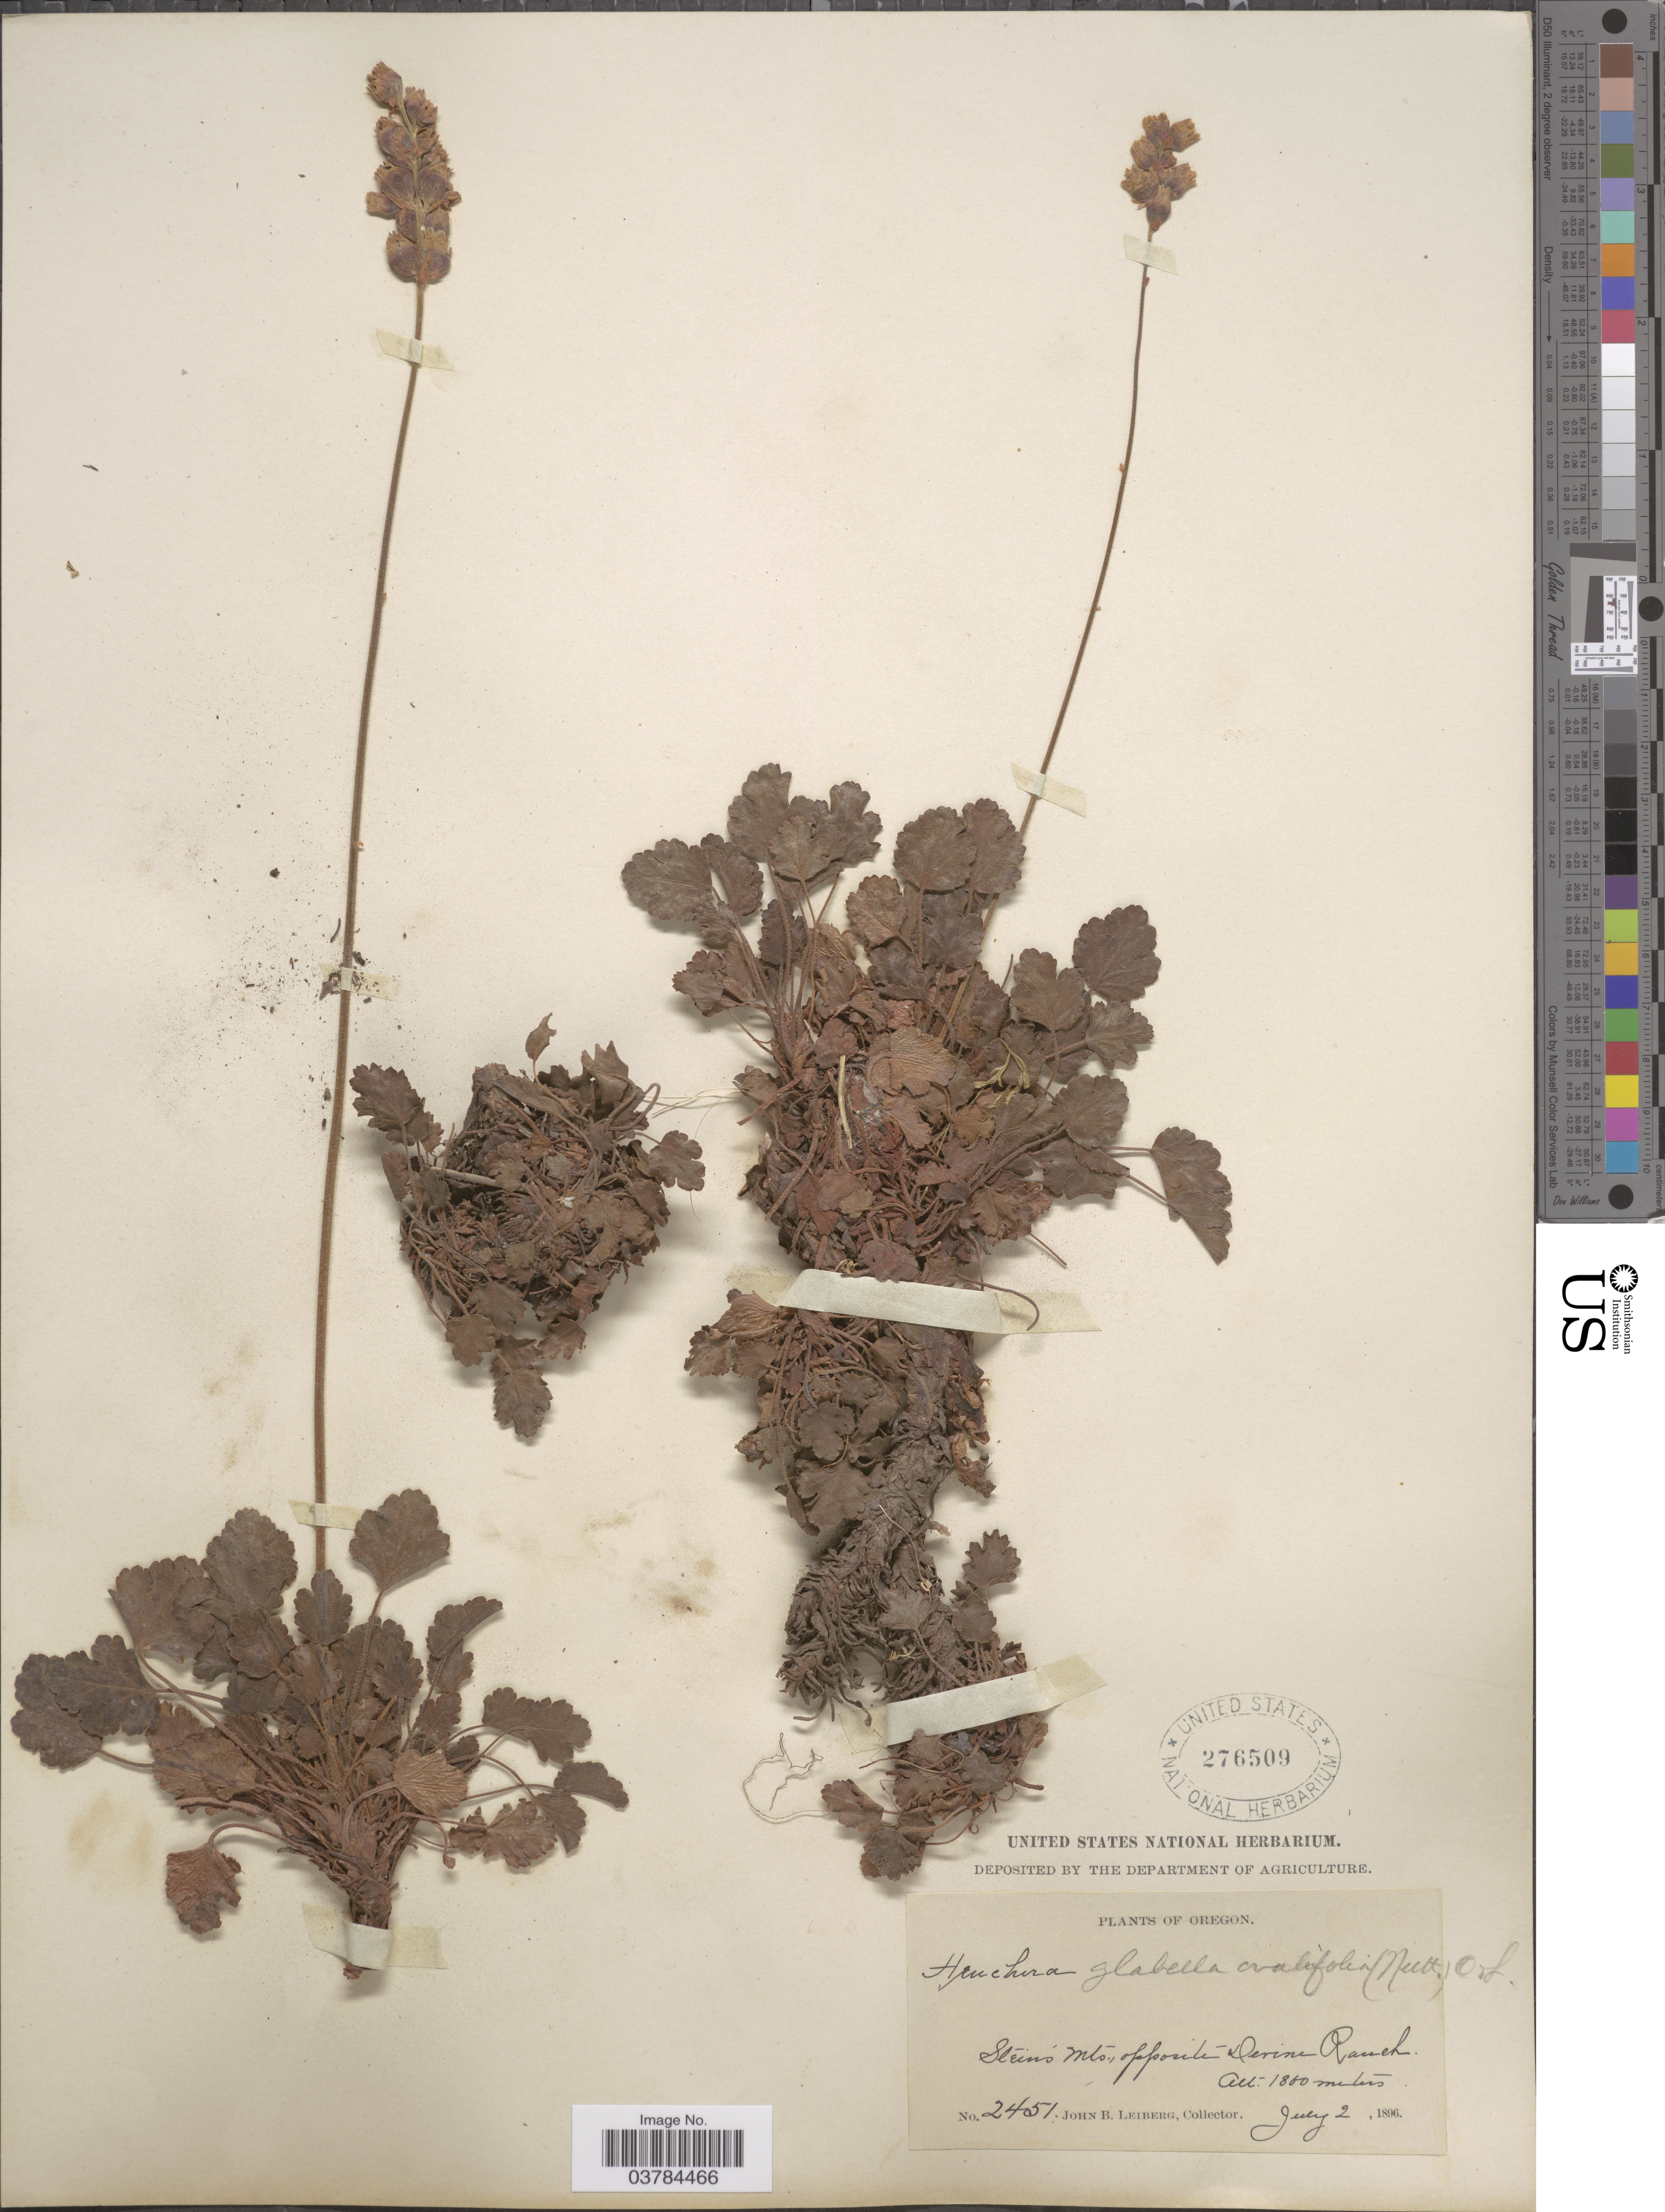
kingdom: Plantae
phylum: Tracheophyta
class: Magnoliopsida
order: Saxifragales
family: Saxifragaceae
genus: Heuchera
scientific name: Heuchera glabella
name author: Torr. & A. Gray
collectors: J. B. Leiberg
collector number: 2451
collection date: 1896-07-02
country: United States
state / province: Oregon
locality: Stein's Mts., opposite Devine Ranch.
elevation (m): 1860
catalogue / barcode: US 276509